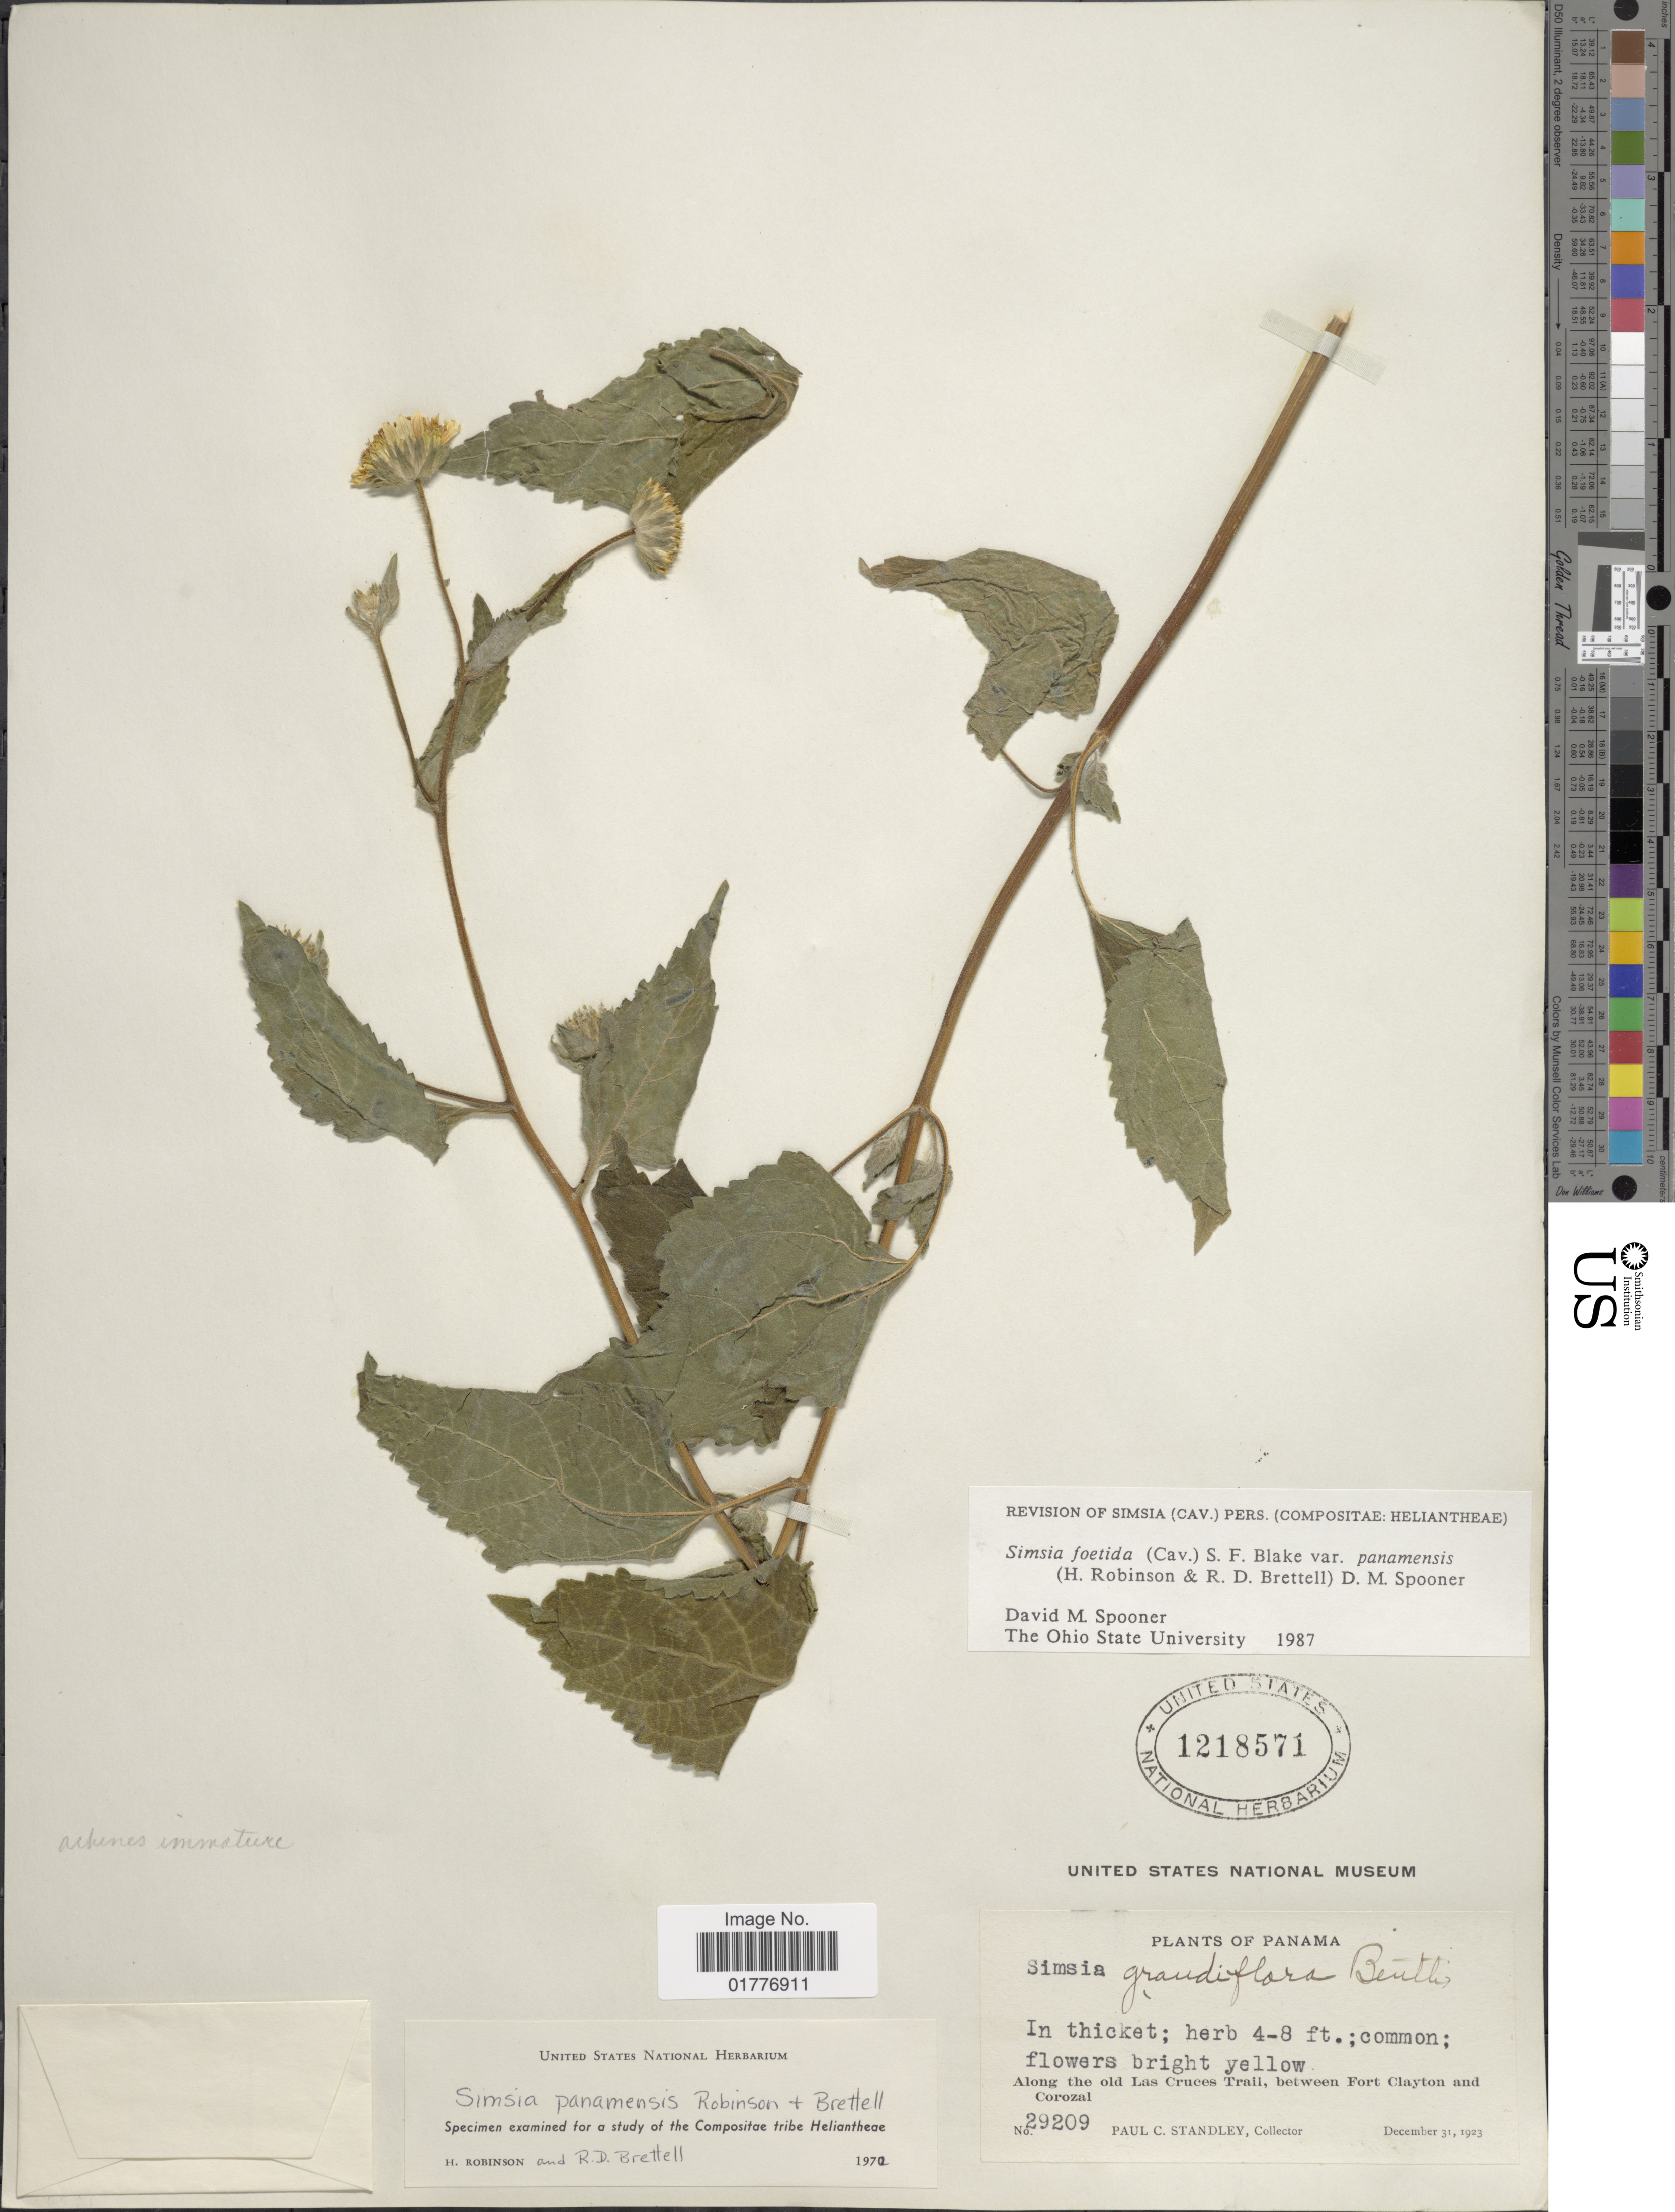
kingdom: Plantae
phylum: Tracheophyta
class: Magnoliopsida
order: Asterales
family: Asteraceae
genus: Simsia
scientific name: Simsia foetida var. panamensis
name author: (H. Rob. & Brettell) D.M. Spooner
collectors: P. C. Standley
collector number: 29209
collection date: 1923-12-31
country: Panama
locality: Along the old Las Cruces Trail, between Fort Clayton and Corozal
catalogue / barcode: US 1218571